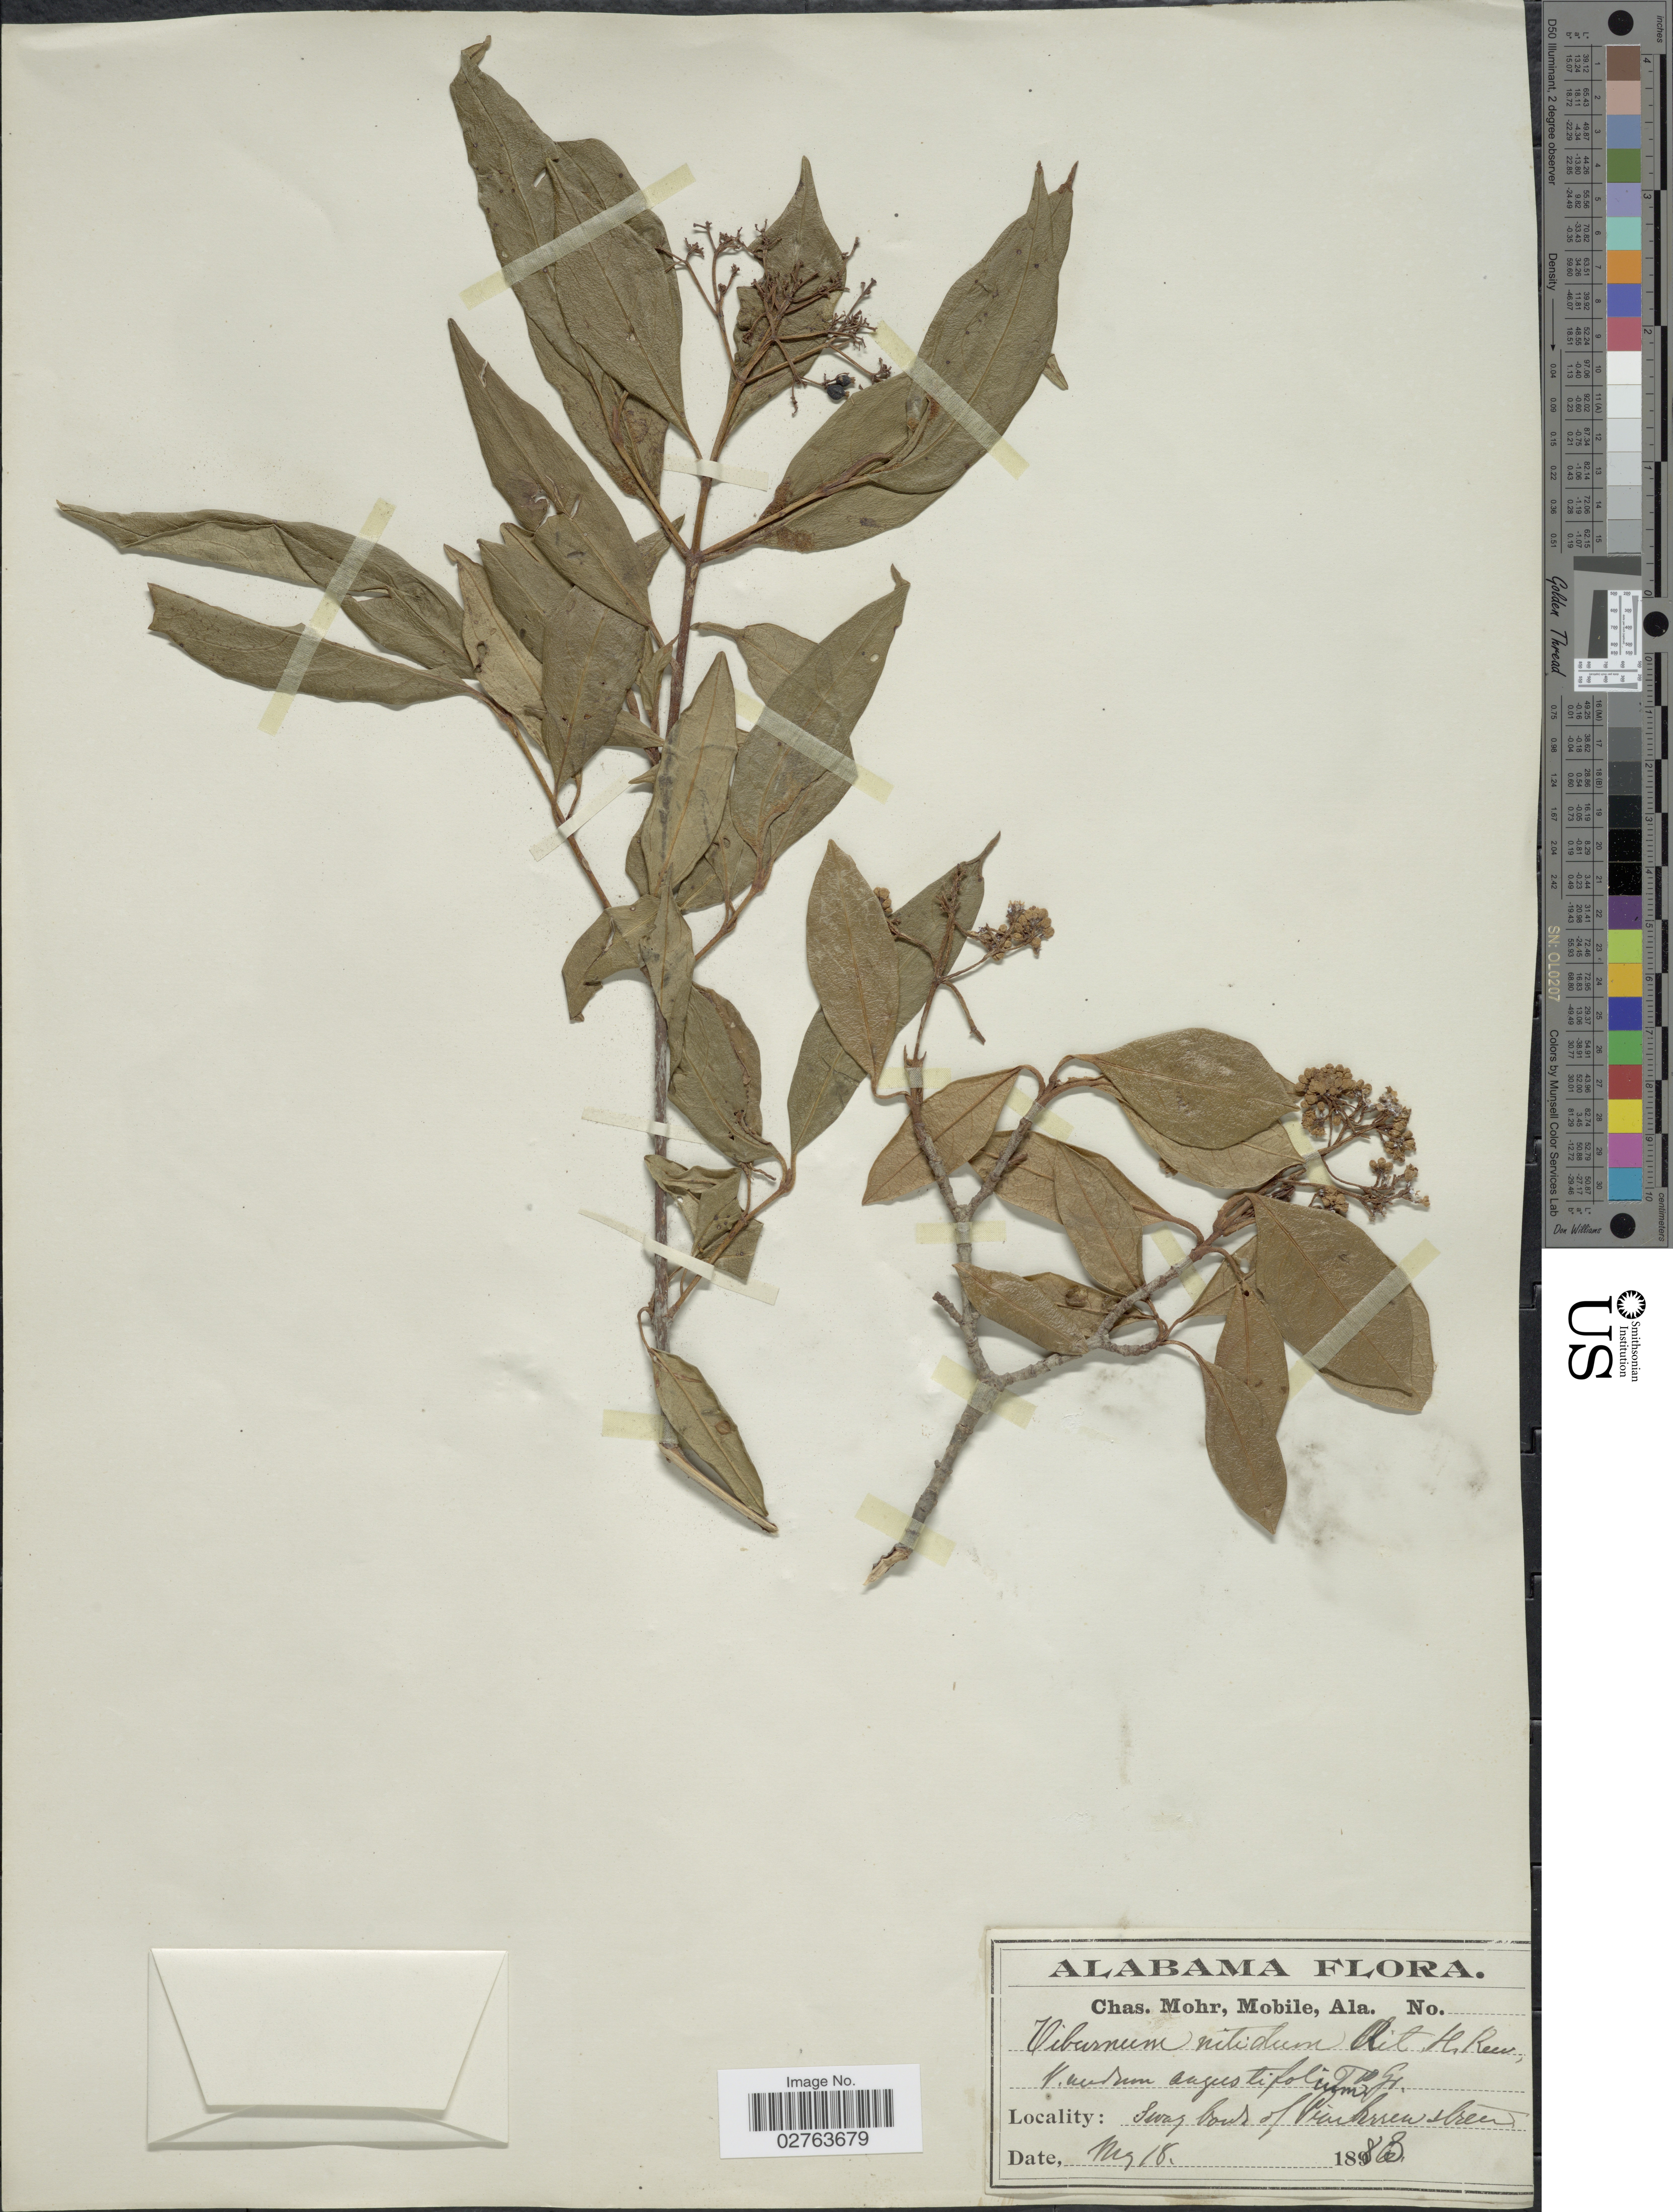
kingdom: Plantae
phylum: Tracheophyta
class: Magnoliopsida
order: Dipsacales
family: Viburnaceae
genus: Viburnum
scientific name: Viburnum nitidum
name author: Aiton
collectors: Mohr, C. T. (herbarium)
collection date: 1888-05-18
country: United States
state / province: Alabama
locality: Swamp border of Pine barren stream.